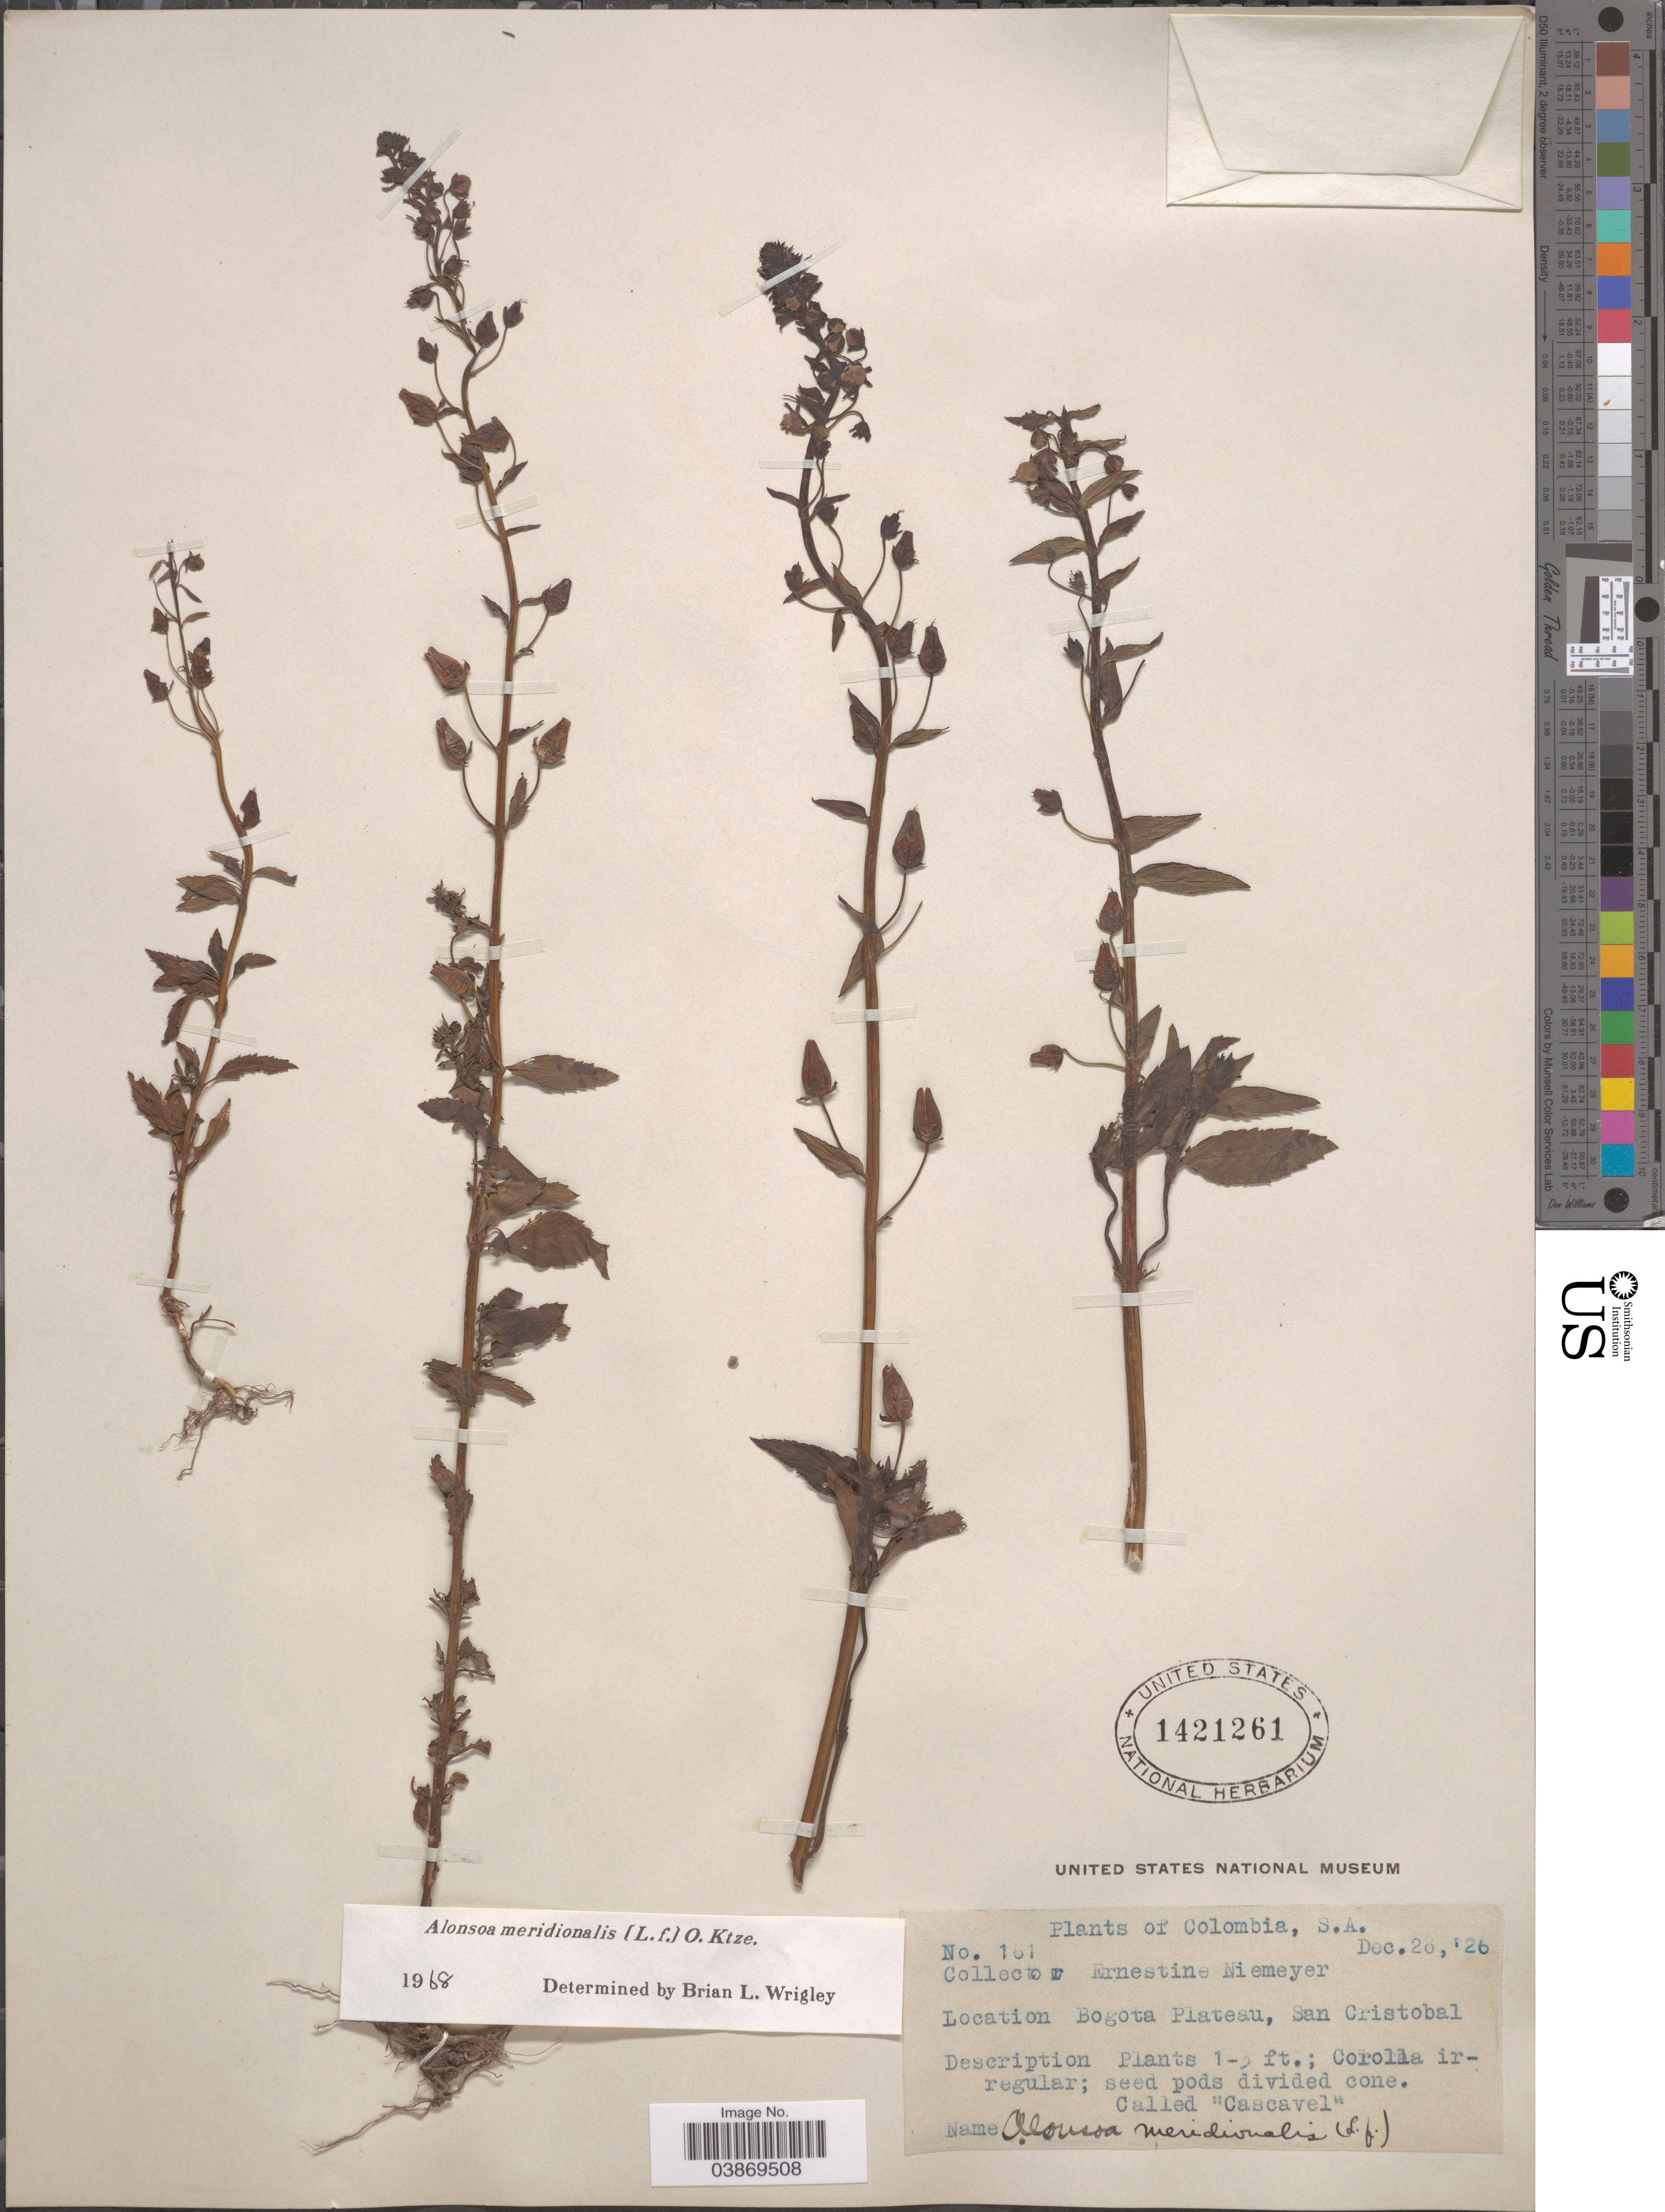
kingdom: Plantae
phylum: Tracheophyta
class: Magnoliopsida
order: Lamiales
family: Scrophulariaceae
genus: Alonsoa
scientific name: Alonsoa meridionalis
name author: (L. f.) Kuntze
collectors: E. H. Niemeyer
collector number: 161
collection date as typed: Transcribed d/m/y: 28/12/26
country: Colombia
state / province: Bogota D.C.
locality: Bogota Plateau, San Cristobal.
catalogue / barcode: US 1421261